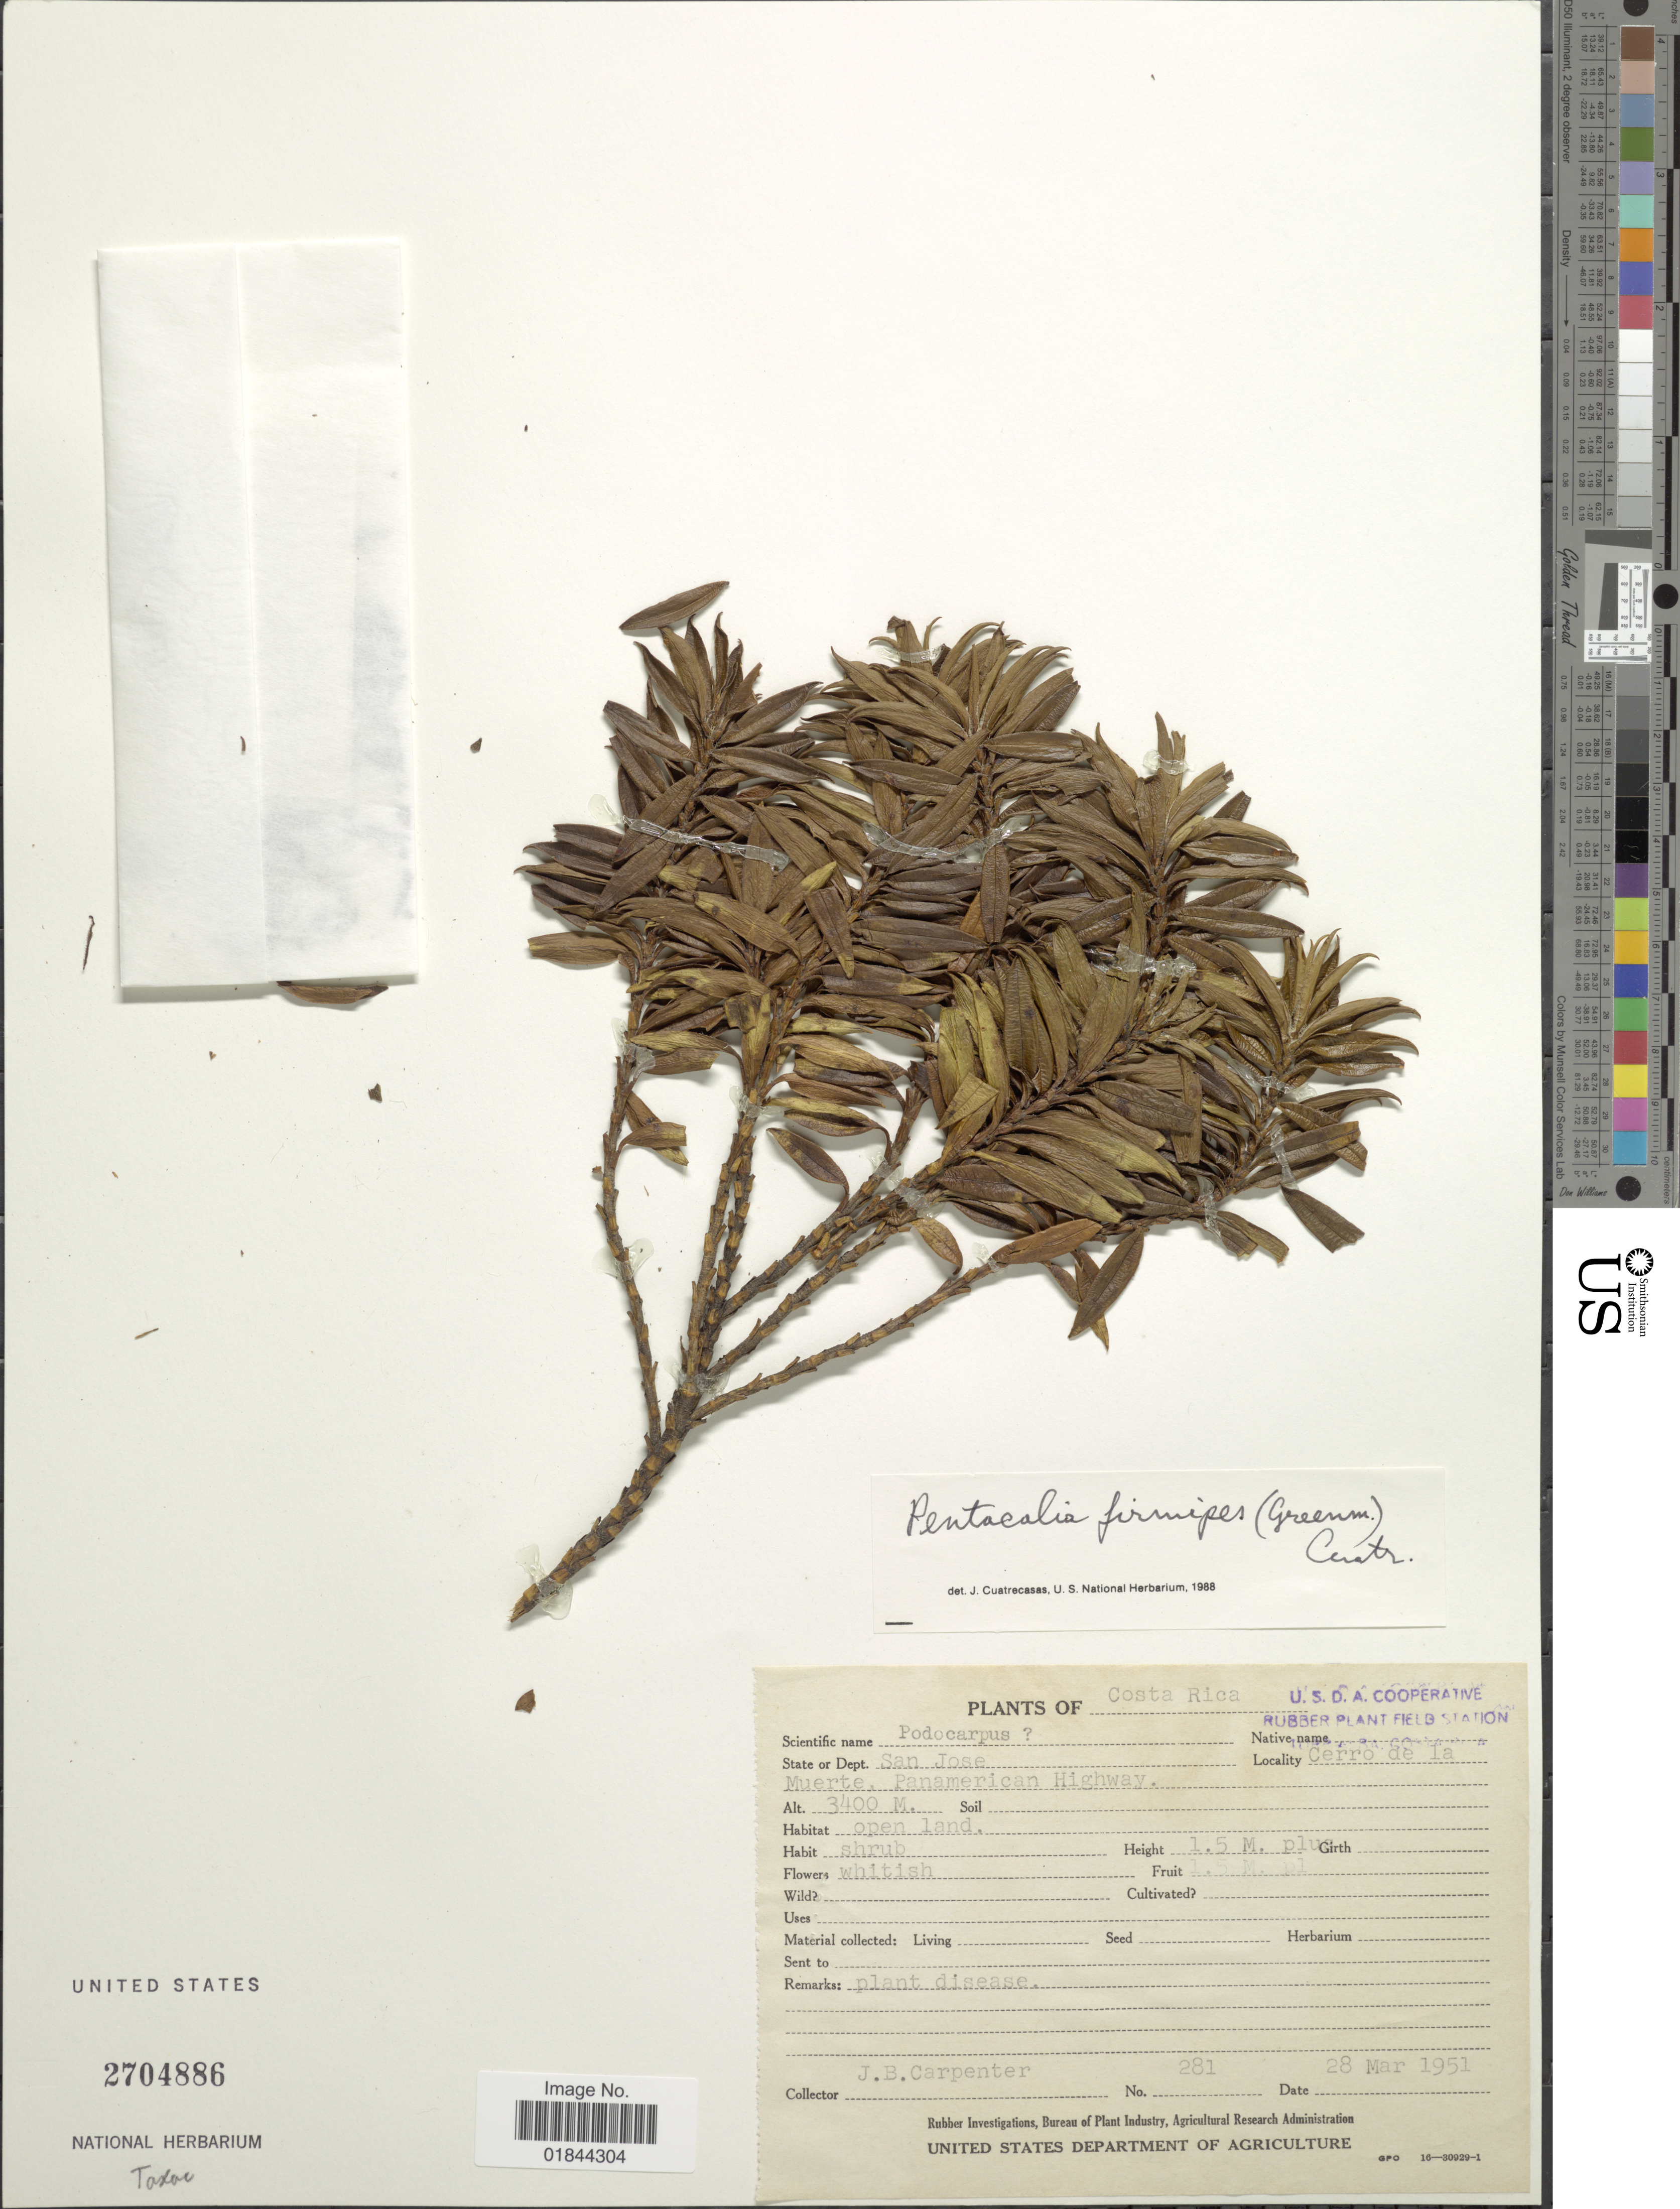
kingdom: Plantae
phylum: Tracheophyta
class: Magnoliopsida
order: Asterales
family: Asteraceae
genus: Pentacalia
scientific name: Pentacalia firmipes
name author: (Greenm.) Cuatrec.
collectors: J. Carpenter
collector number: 281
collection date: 1951-03-28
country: Costa Rica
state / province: San José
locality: Cerro de la Muerte, Panamerican Highway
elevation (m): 3400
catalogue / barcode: US 2704886